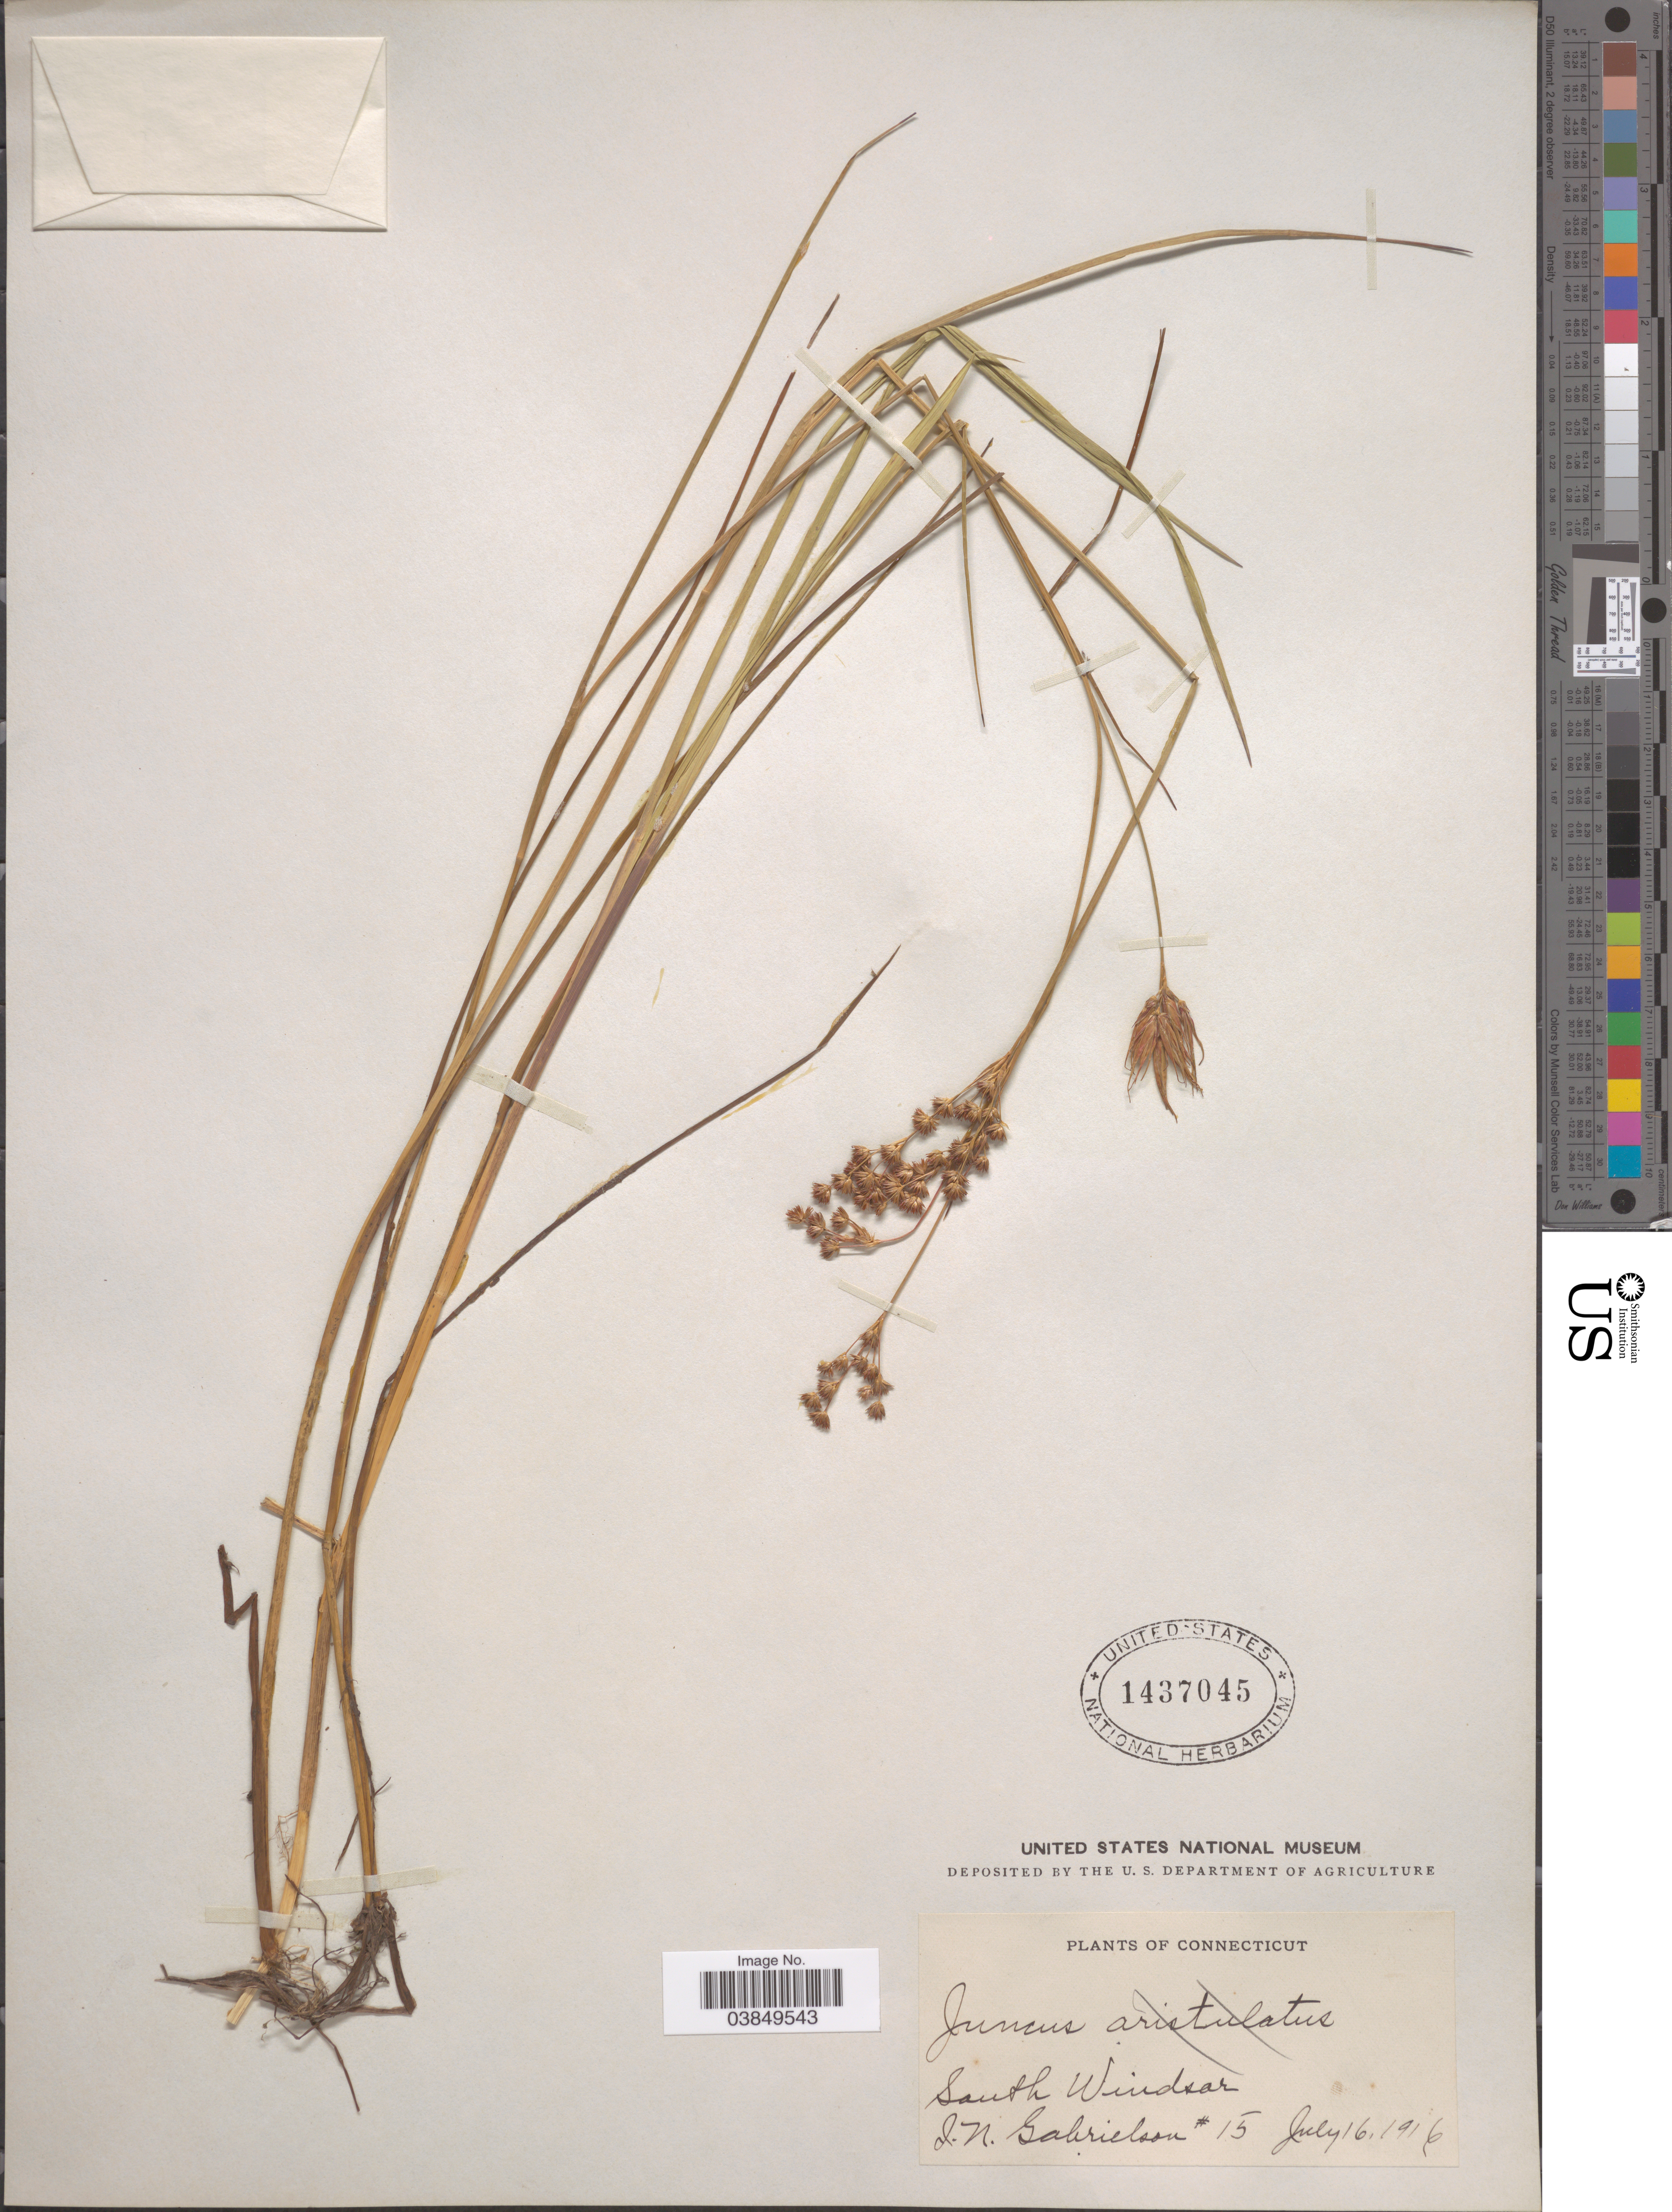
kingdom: Plantae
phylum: Tracheophyta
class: Liliopsida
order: Poales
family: Juncaceae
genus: Juncus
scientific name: Juncus aristulatus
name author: Michx.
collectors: I. Gabrielson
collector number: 15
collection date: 1916-07-16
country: United States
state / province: Connecticut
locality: South Windsor.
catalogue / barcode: US 1437045